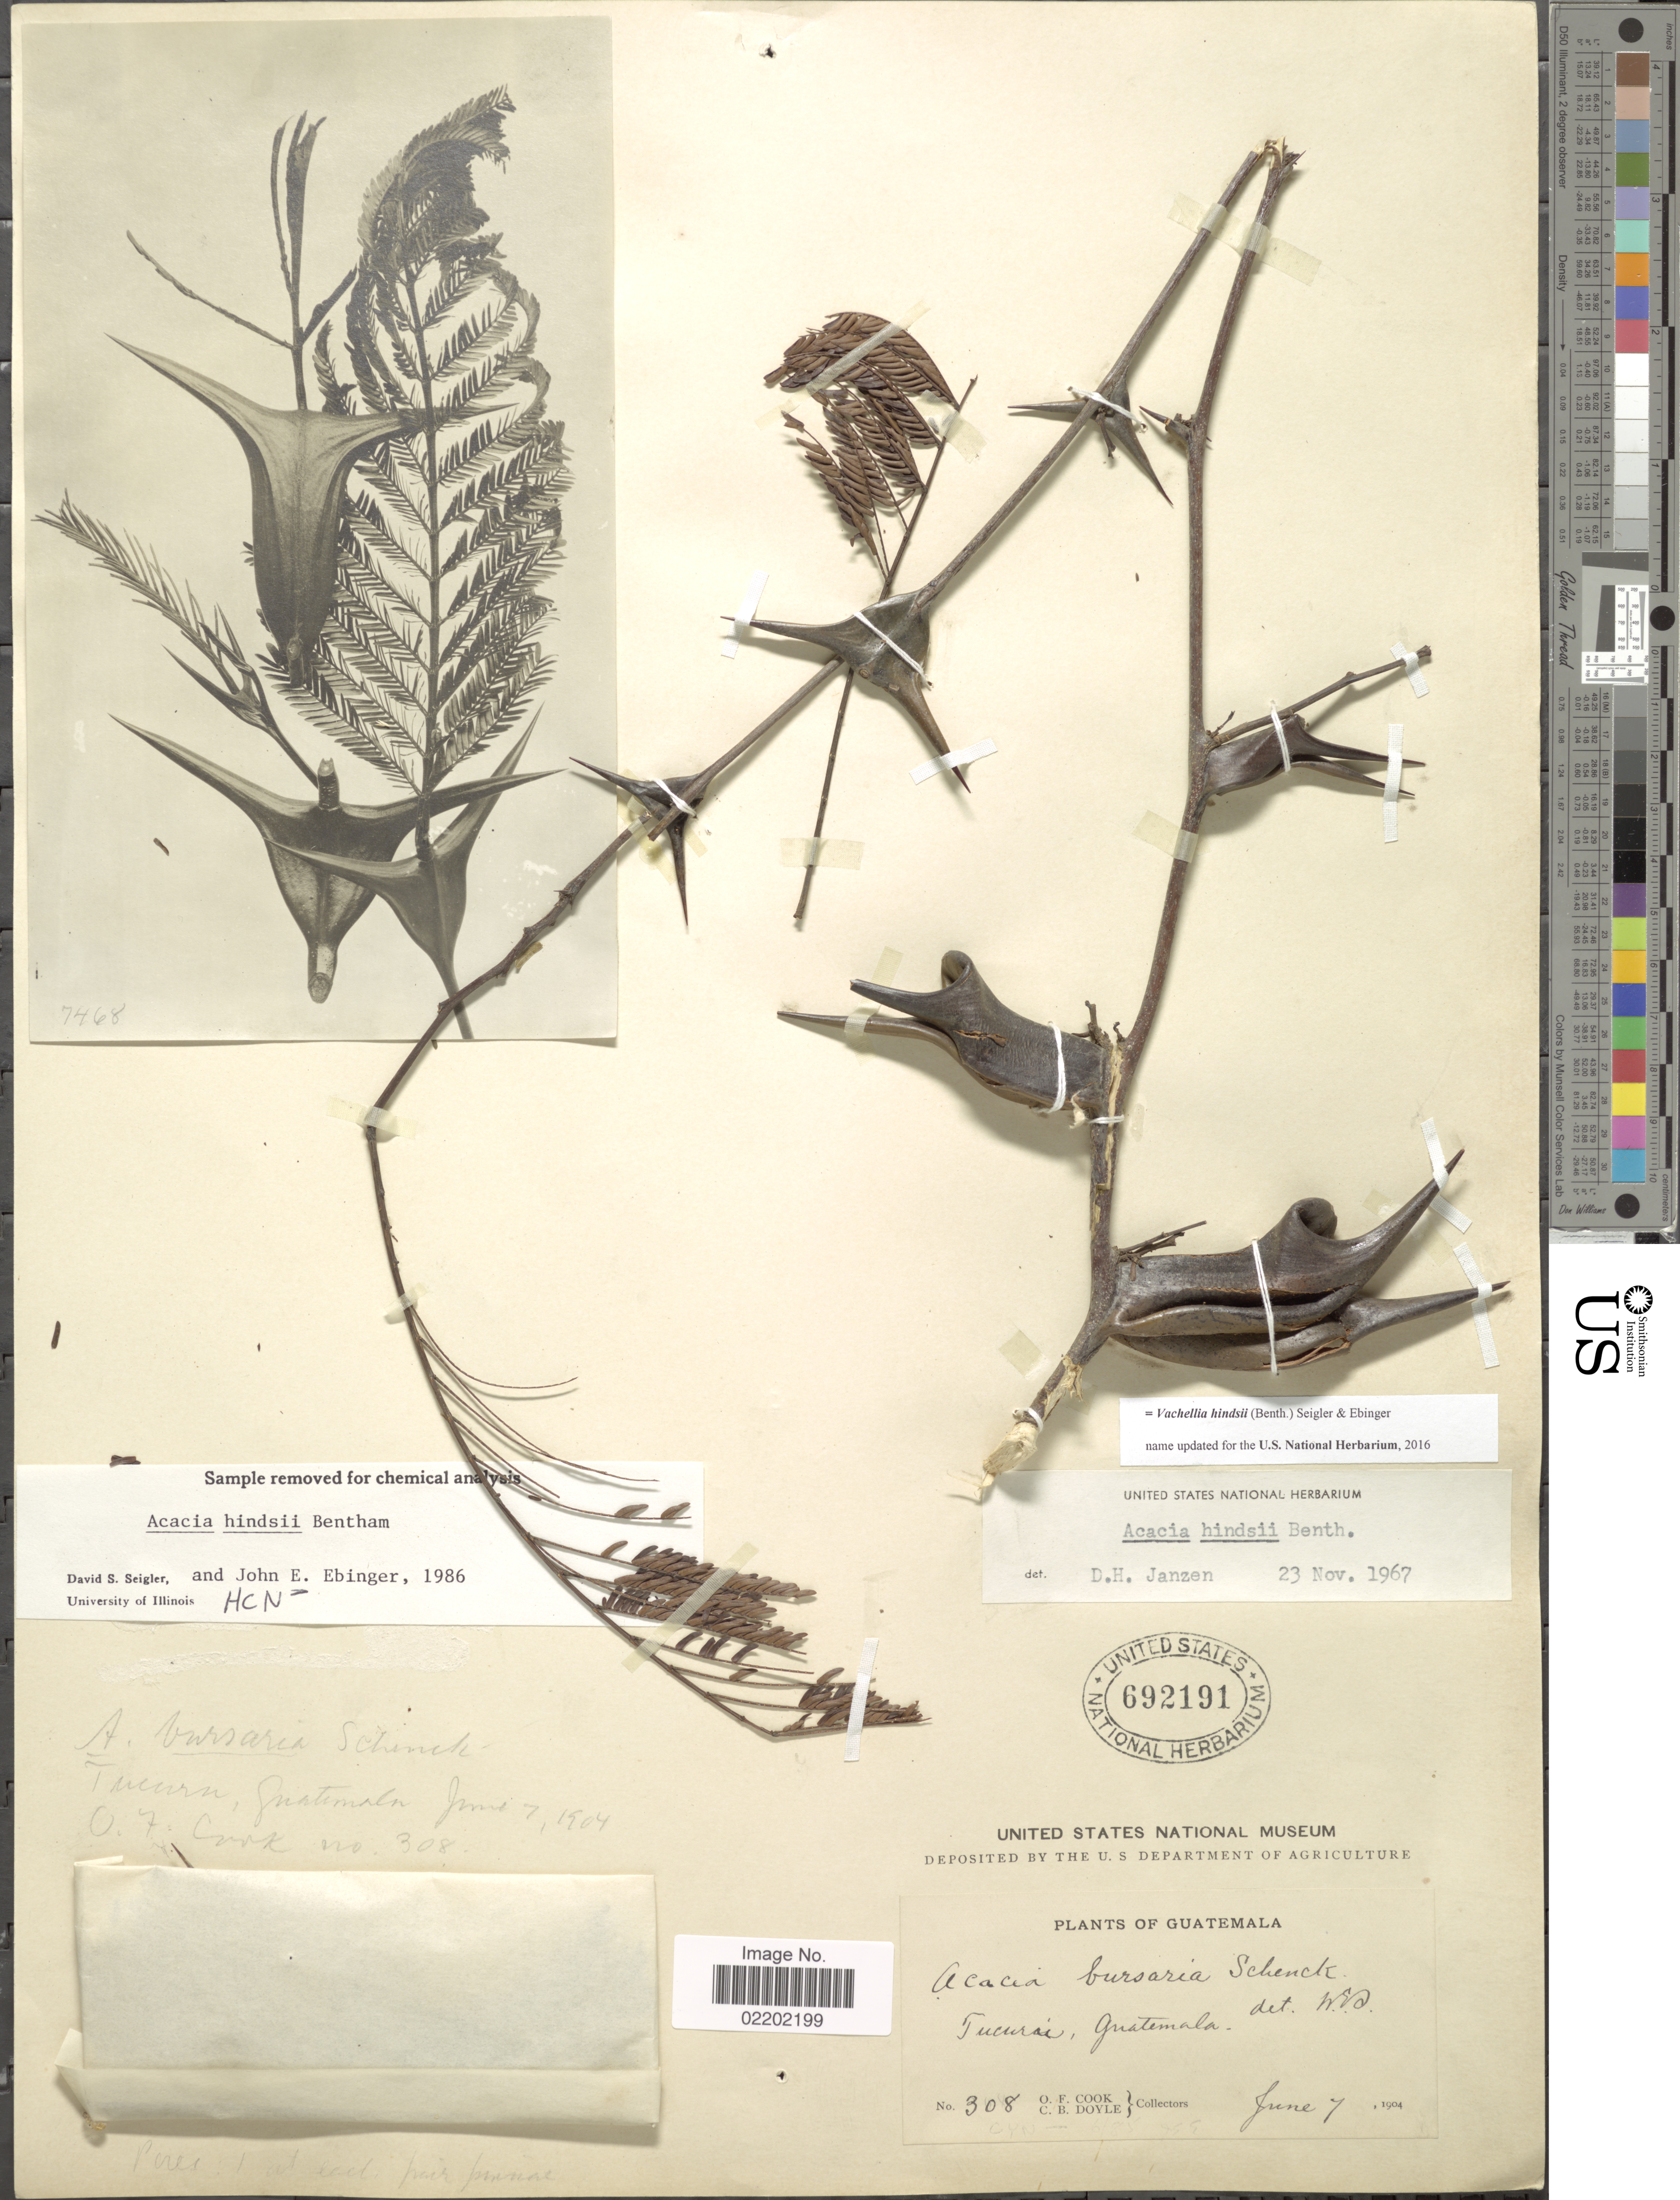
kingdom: Plantae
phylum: Tracheophyta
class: Magnoliopsida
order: Fabales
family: Fabaceae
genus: Vachellia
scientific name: Vachellia hindsii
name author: (Benth.) Seigler & Ebinger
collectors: O. F. Cook & C. Doyle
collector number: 308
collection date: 1904-06-07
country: Guatemala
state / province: Guatemala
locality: Tucurai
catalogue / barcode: US 692191